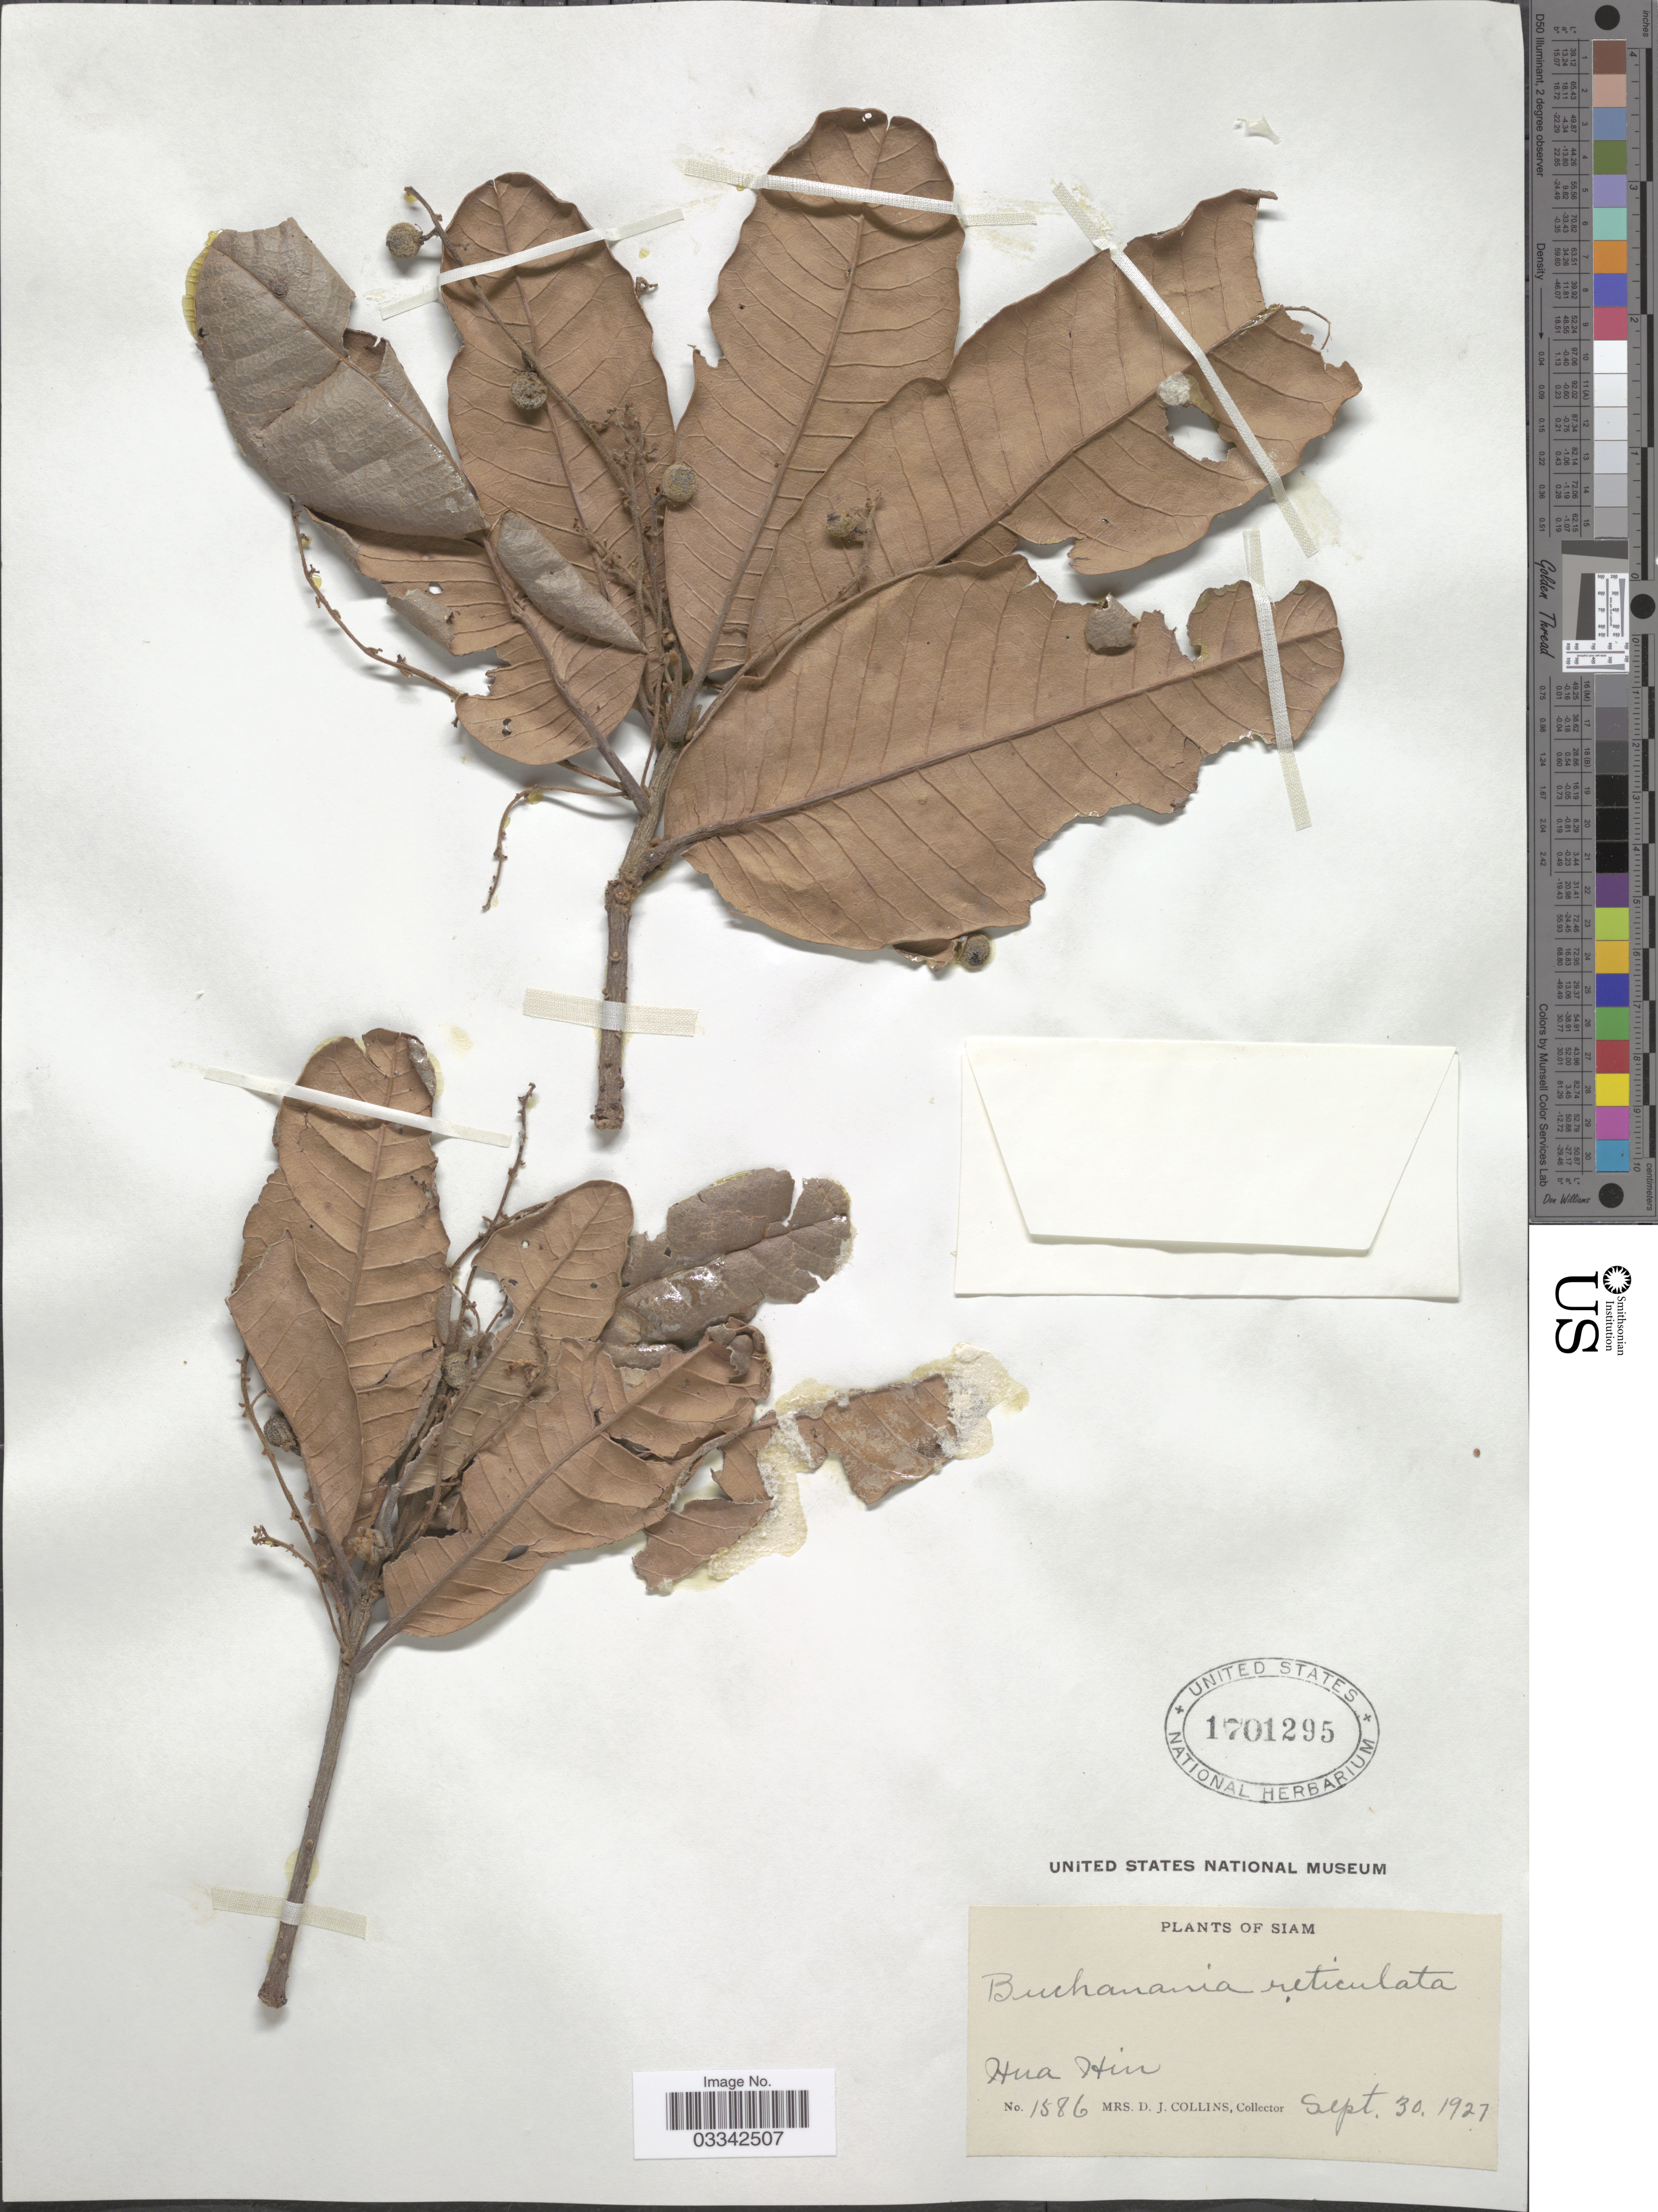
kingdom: Plantae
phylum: Tracheophyta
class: Magnoliopsida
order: Sapindales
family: Anacardiaceae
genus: Buchanania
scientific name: Buchanania reticulata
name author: Elmer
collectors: Mrs. D. J. Collins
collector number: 1586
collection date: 1927-09-30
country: Thailand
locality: Siam. Hua Hin.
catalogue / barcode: US 1701295